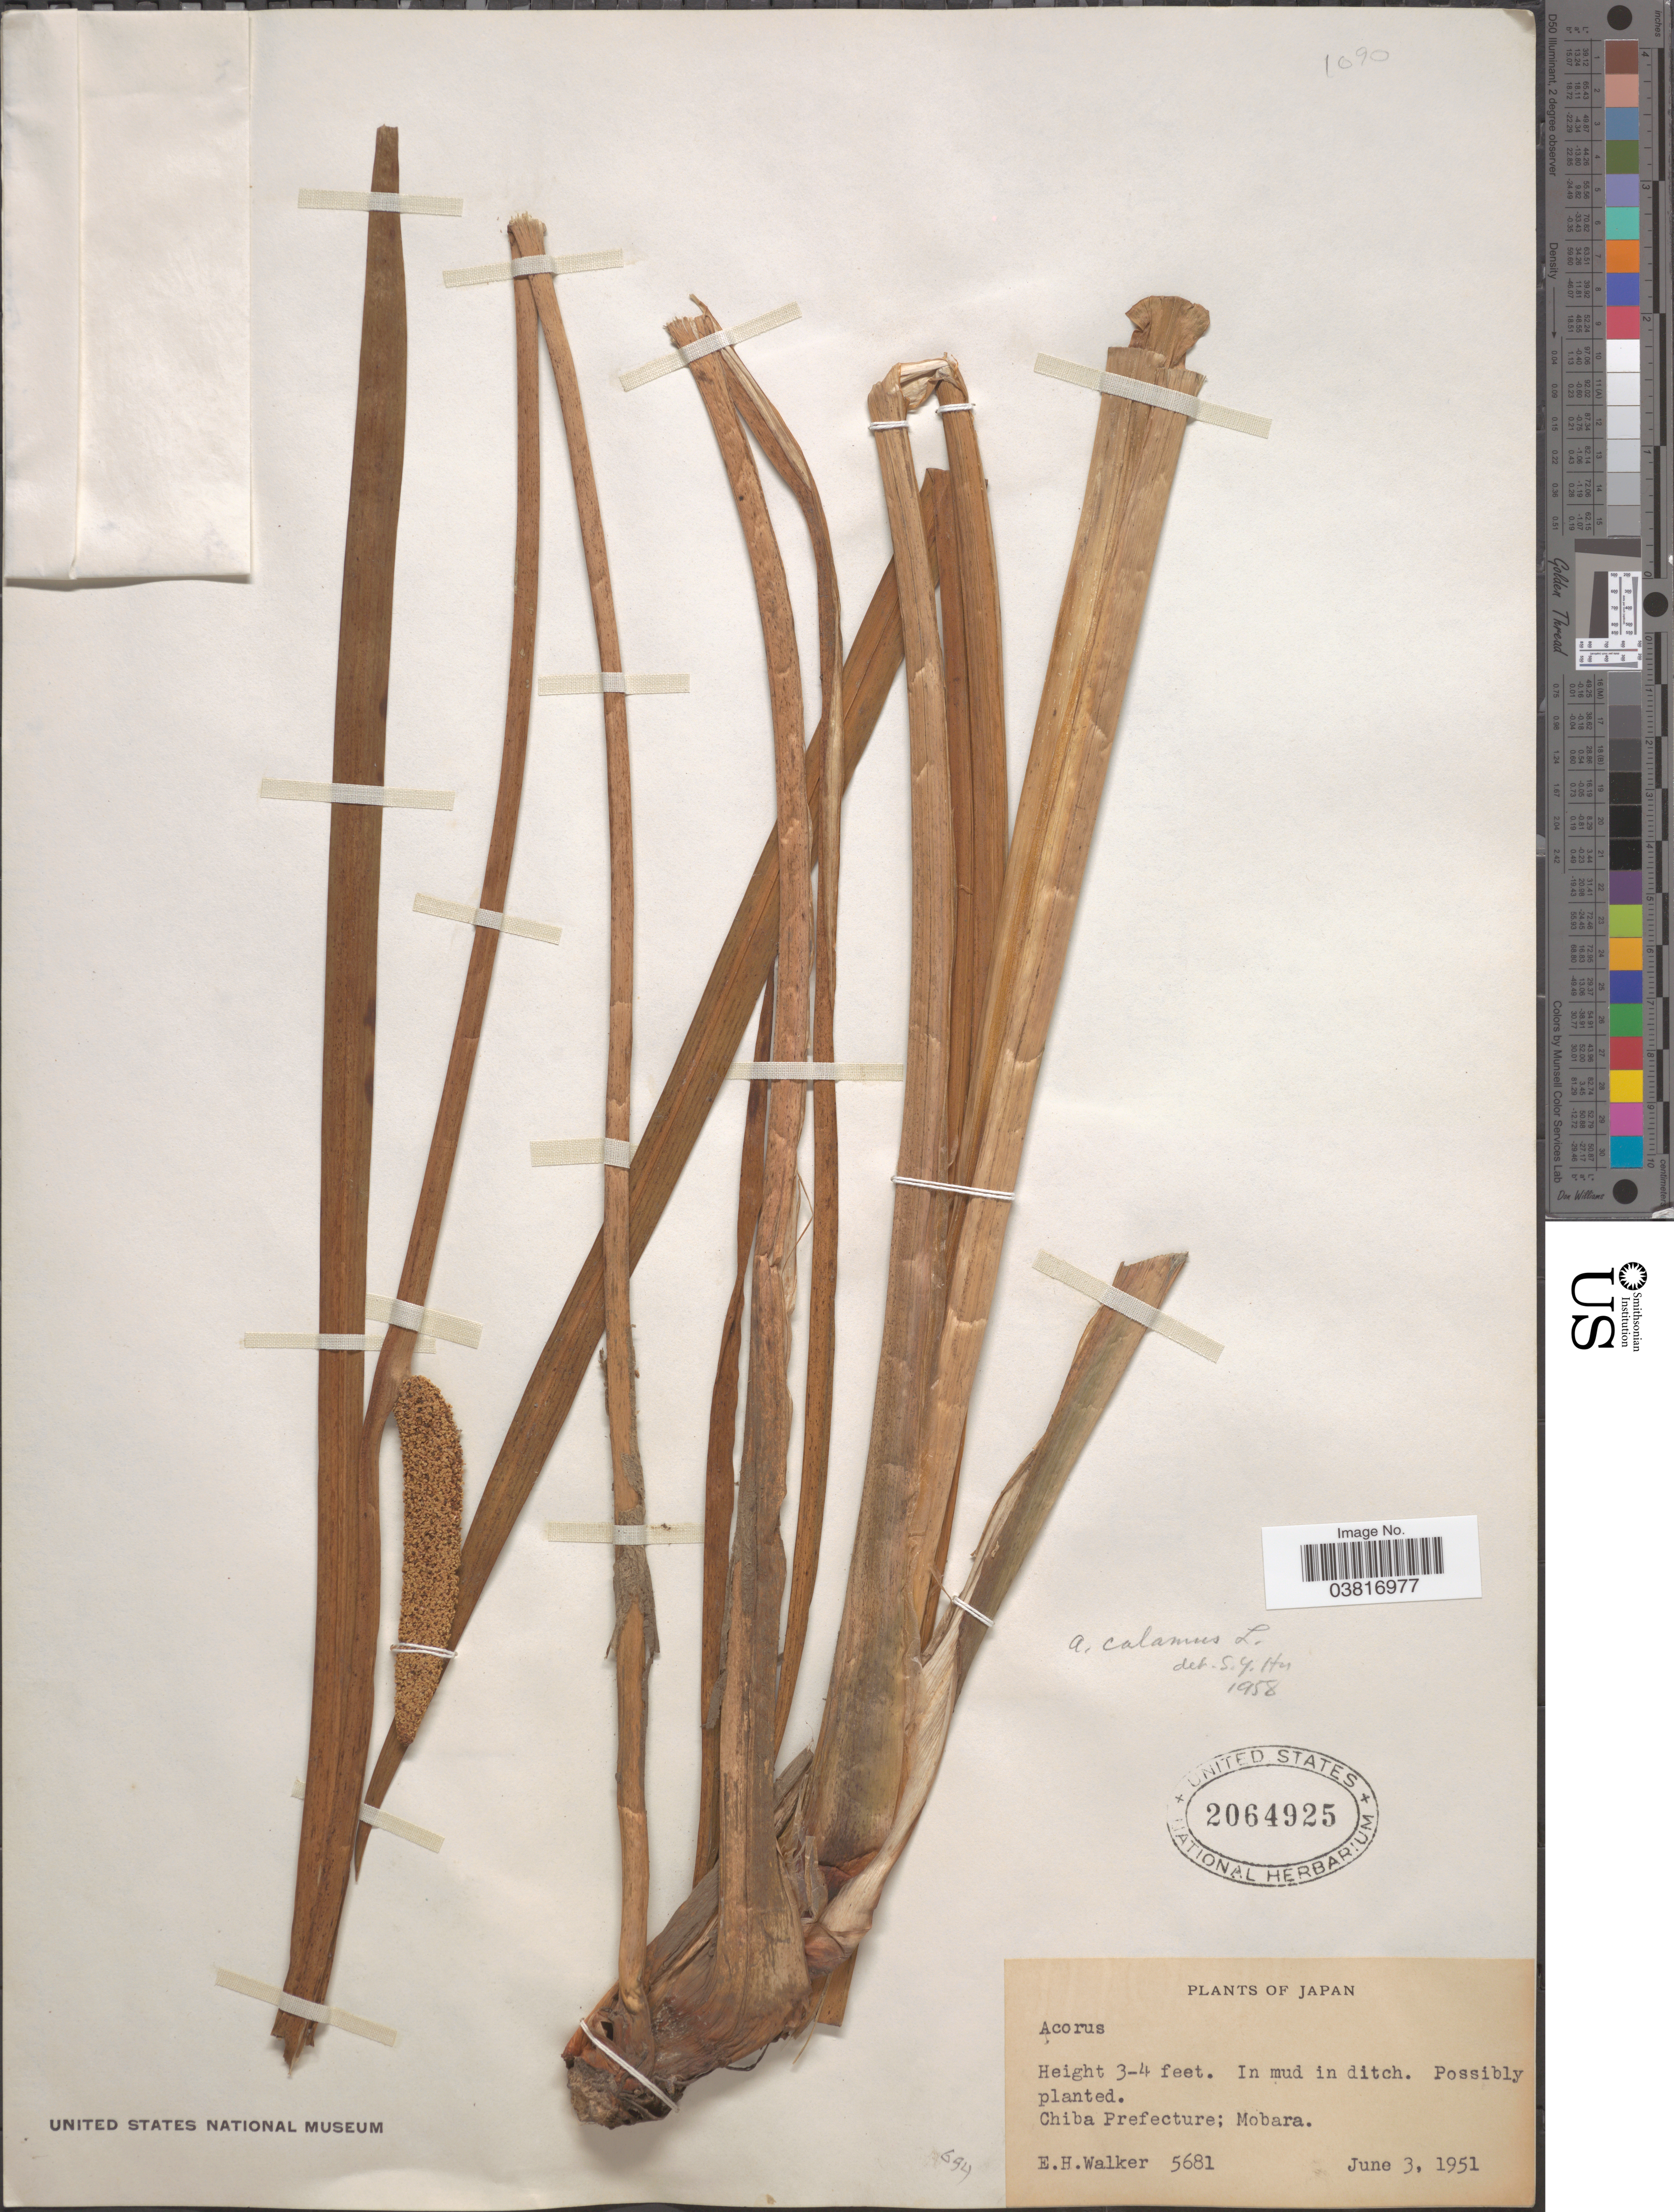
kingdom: Plantae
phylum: Tracheophyta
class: Liliopsida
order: Acorales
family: Acoraceae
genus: Acorus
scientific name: Acorus calamus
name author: L.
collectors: E. H. Walker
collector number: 5681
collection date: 1951-06-03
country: Japan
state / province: Tiba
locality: Chiba Prefecture; Mobara.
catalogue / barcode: US 2064925